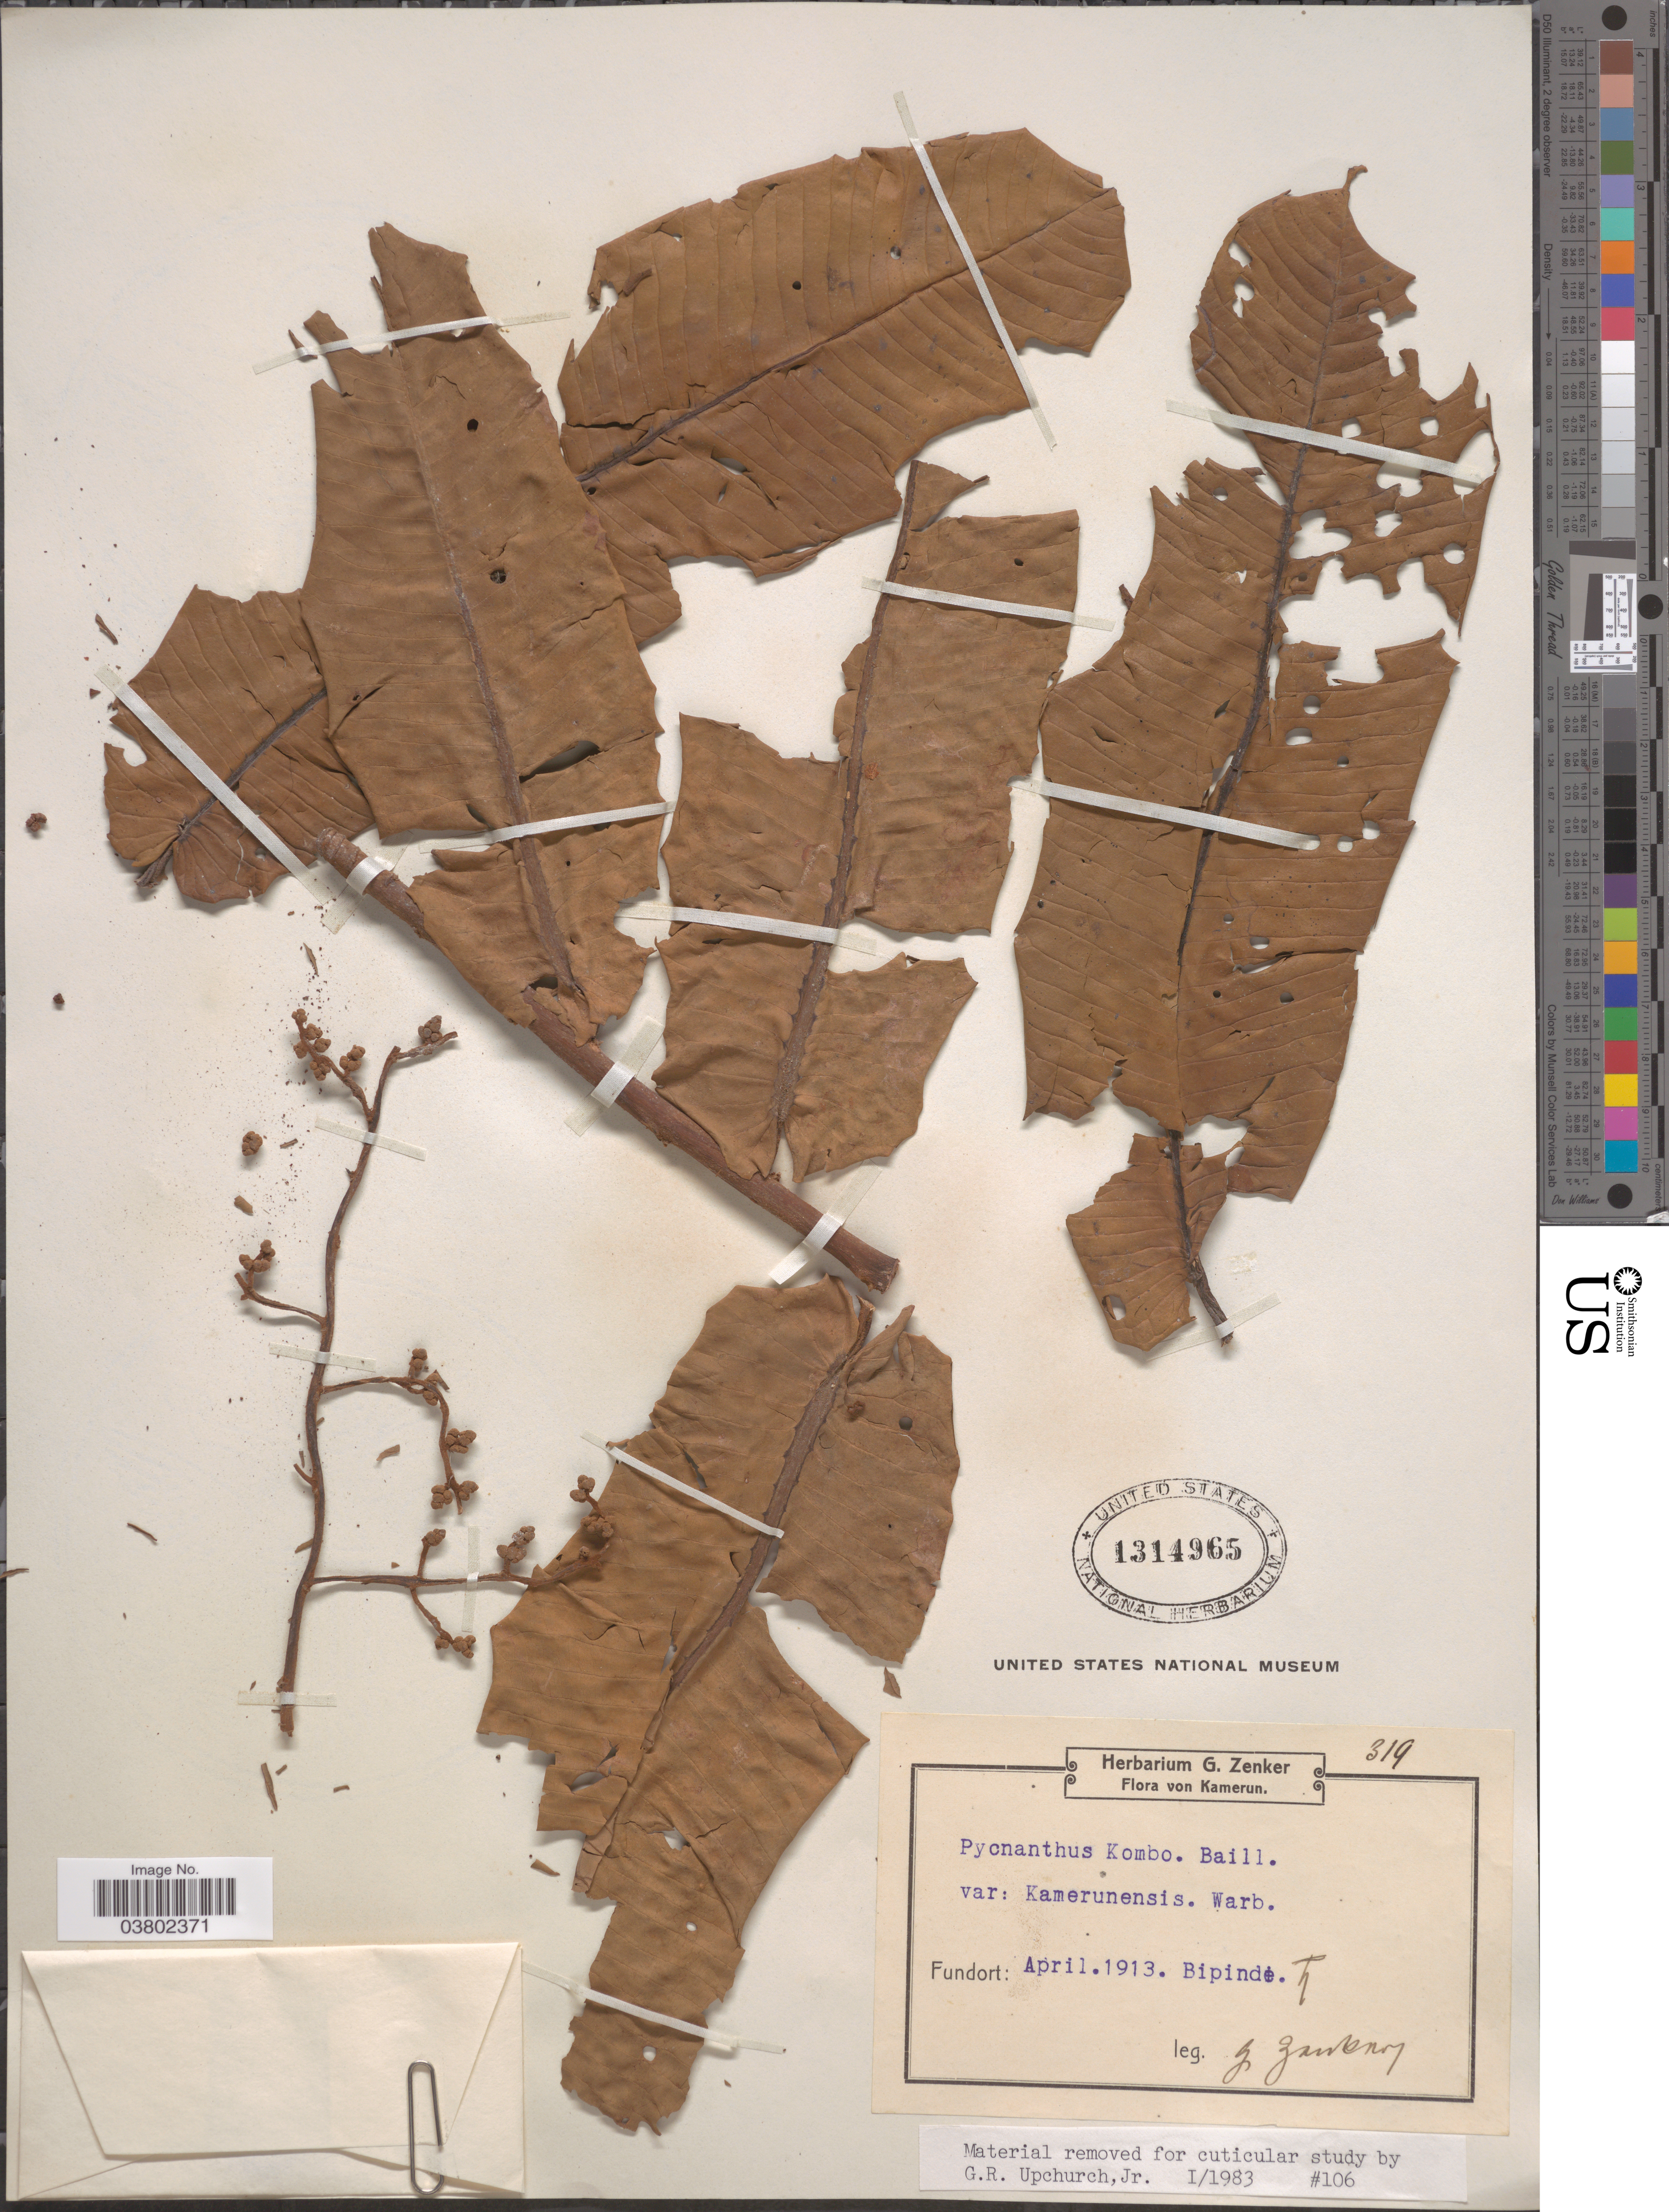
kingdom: Plantae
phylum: Tracheophyta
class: Magnoliopsida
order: Magnoliales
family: Myristicaceae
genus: Pycnanthus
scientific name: Pycnanthus kombo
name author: (Baill.) Warb.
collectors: G. A. Zenker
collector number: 319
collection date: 1913-04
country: Cameroon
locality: Kamerun. Fundort: Bipinde. Th [interpreted].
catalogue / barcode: US 1314965